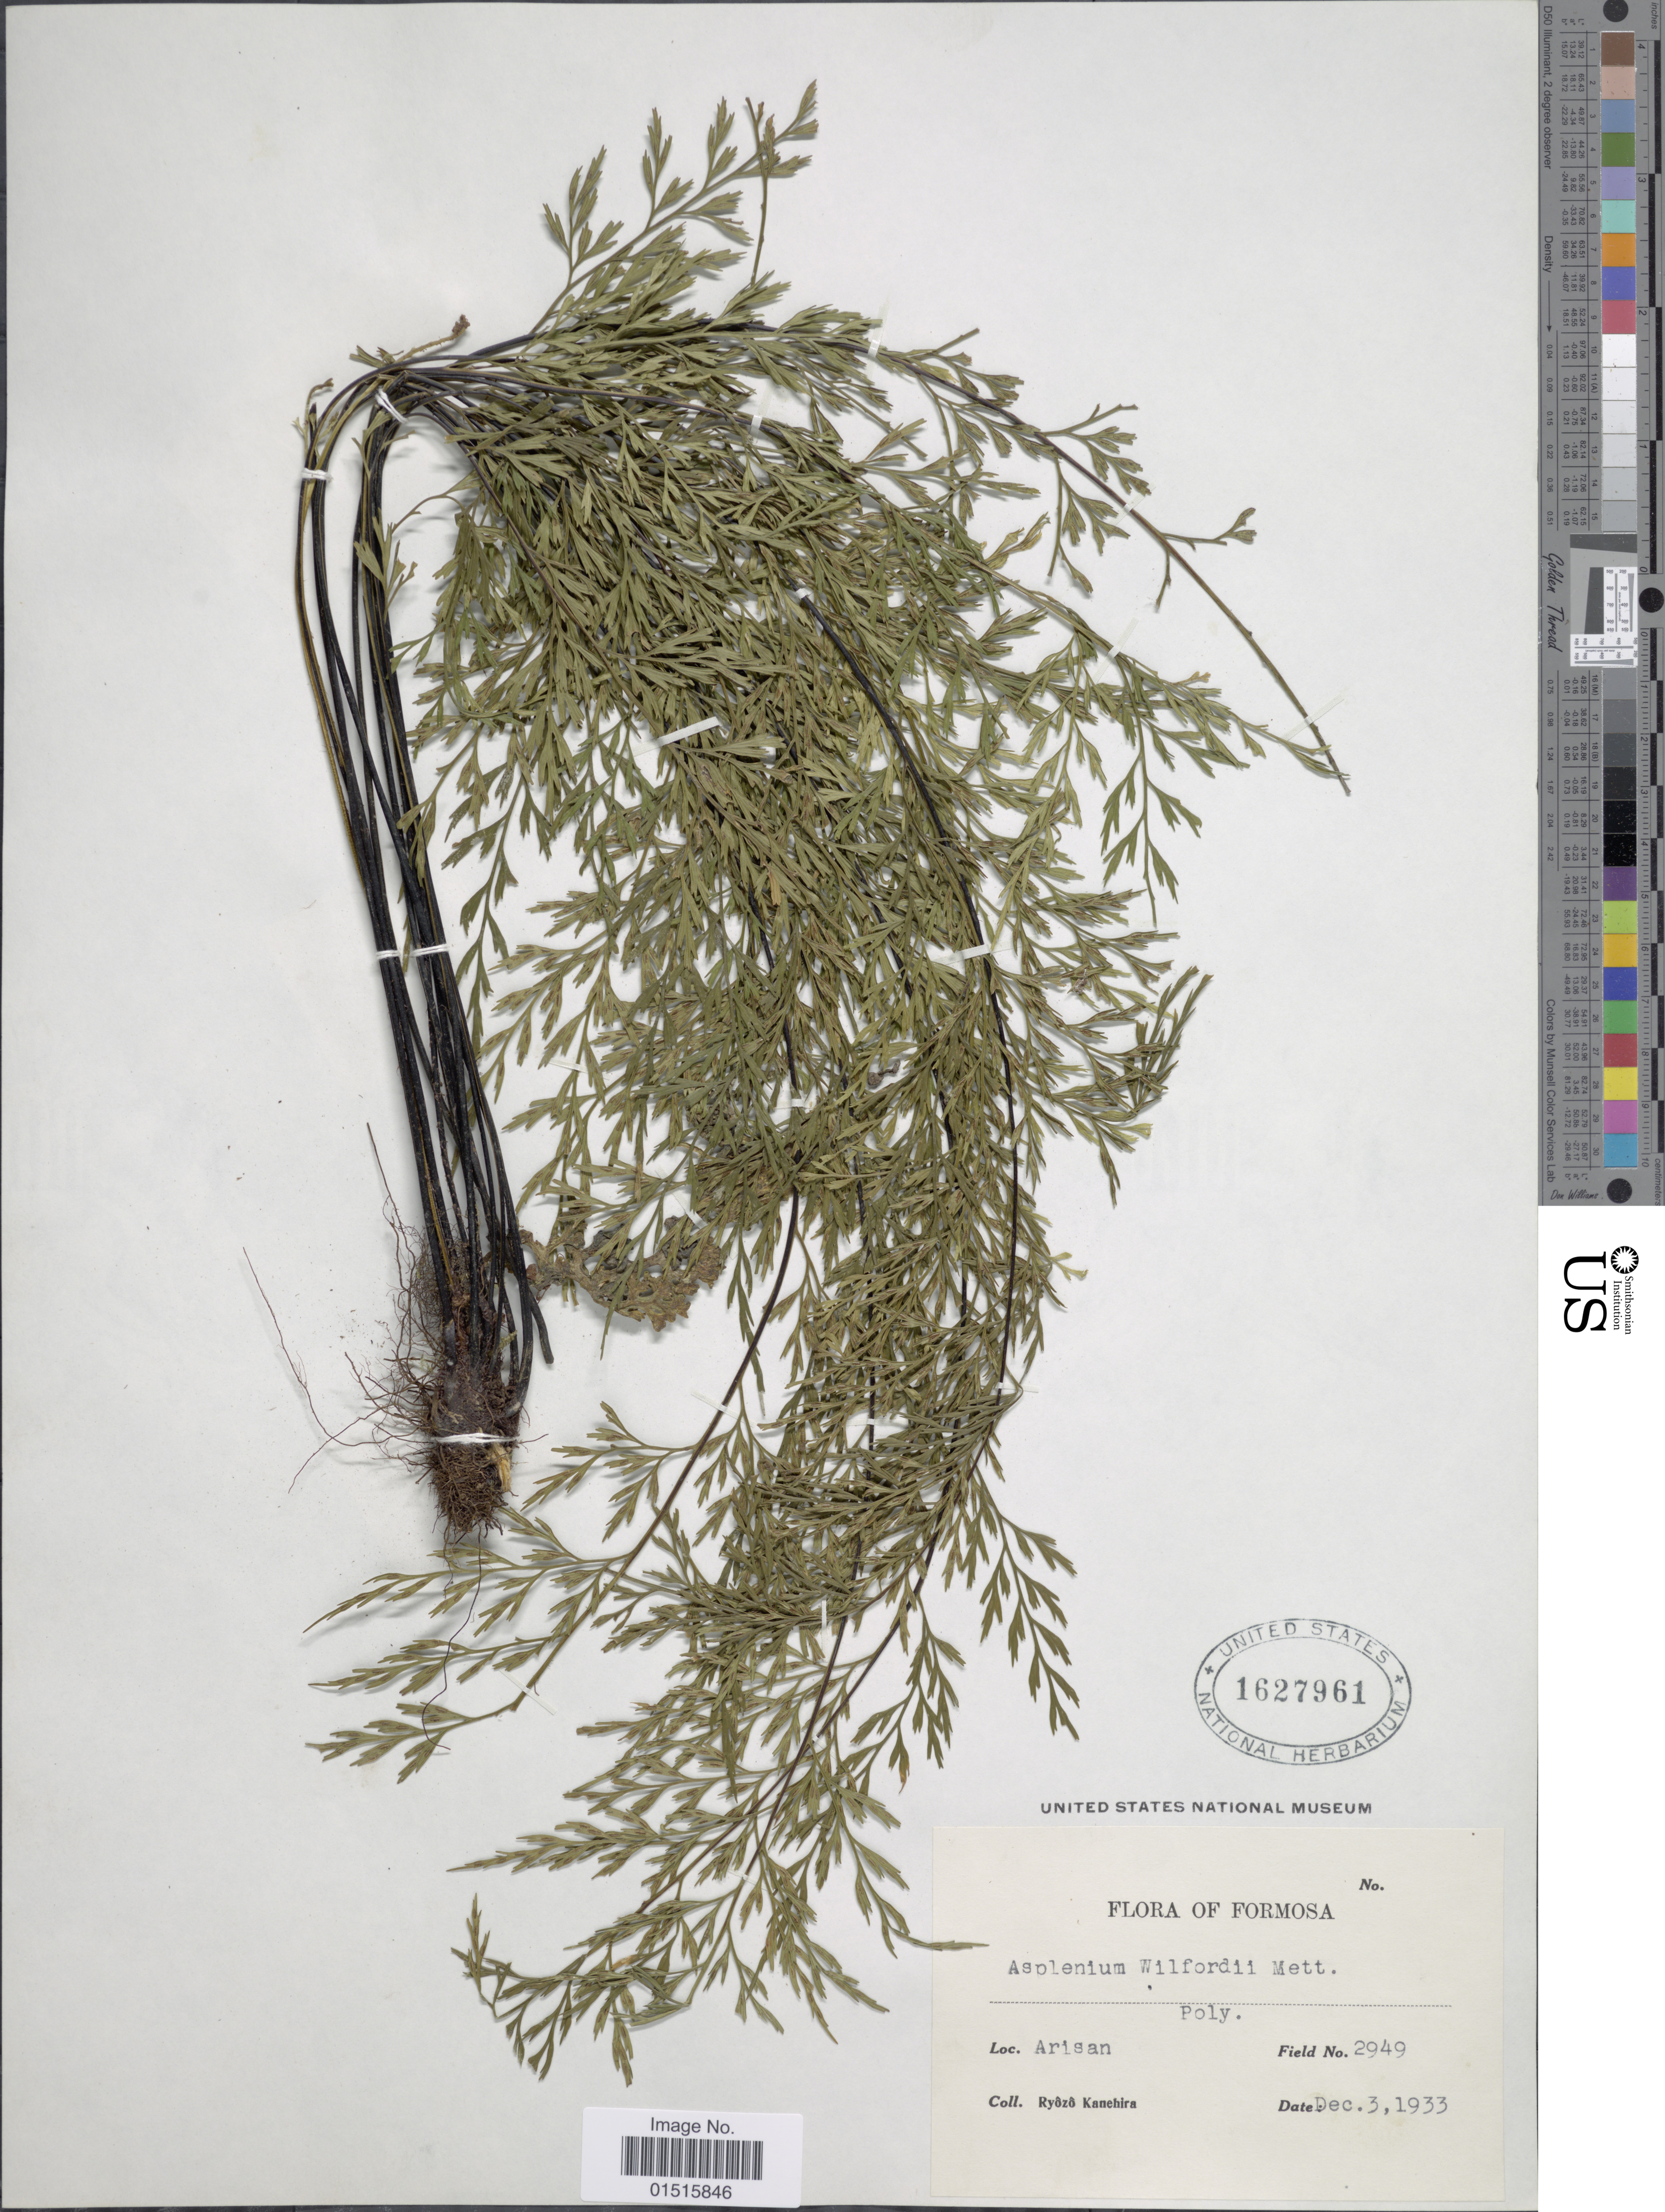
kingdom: Plantae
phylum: Tracheophyta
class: Polypodiopsida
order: Polypodiales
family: Aspleniaceae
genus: Asplenium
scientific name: Asplenium wilfordii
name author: Mett. ex Kuhn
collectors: R. Kanehira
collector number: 2949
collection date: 1933-12-03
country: Taiwan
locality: Arisan. Formosa.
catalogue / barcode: US 1627961